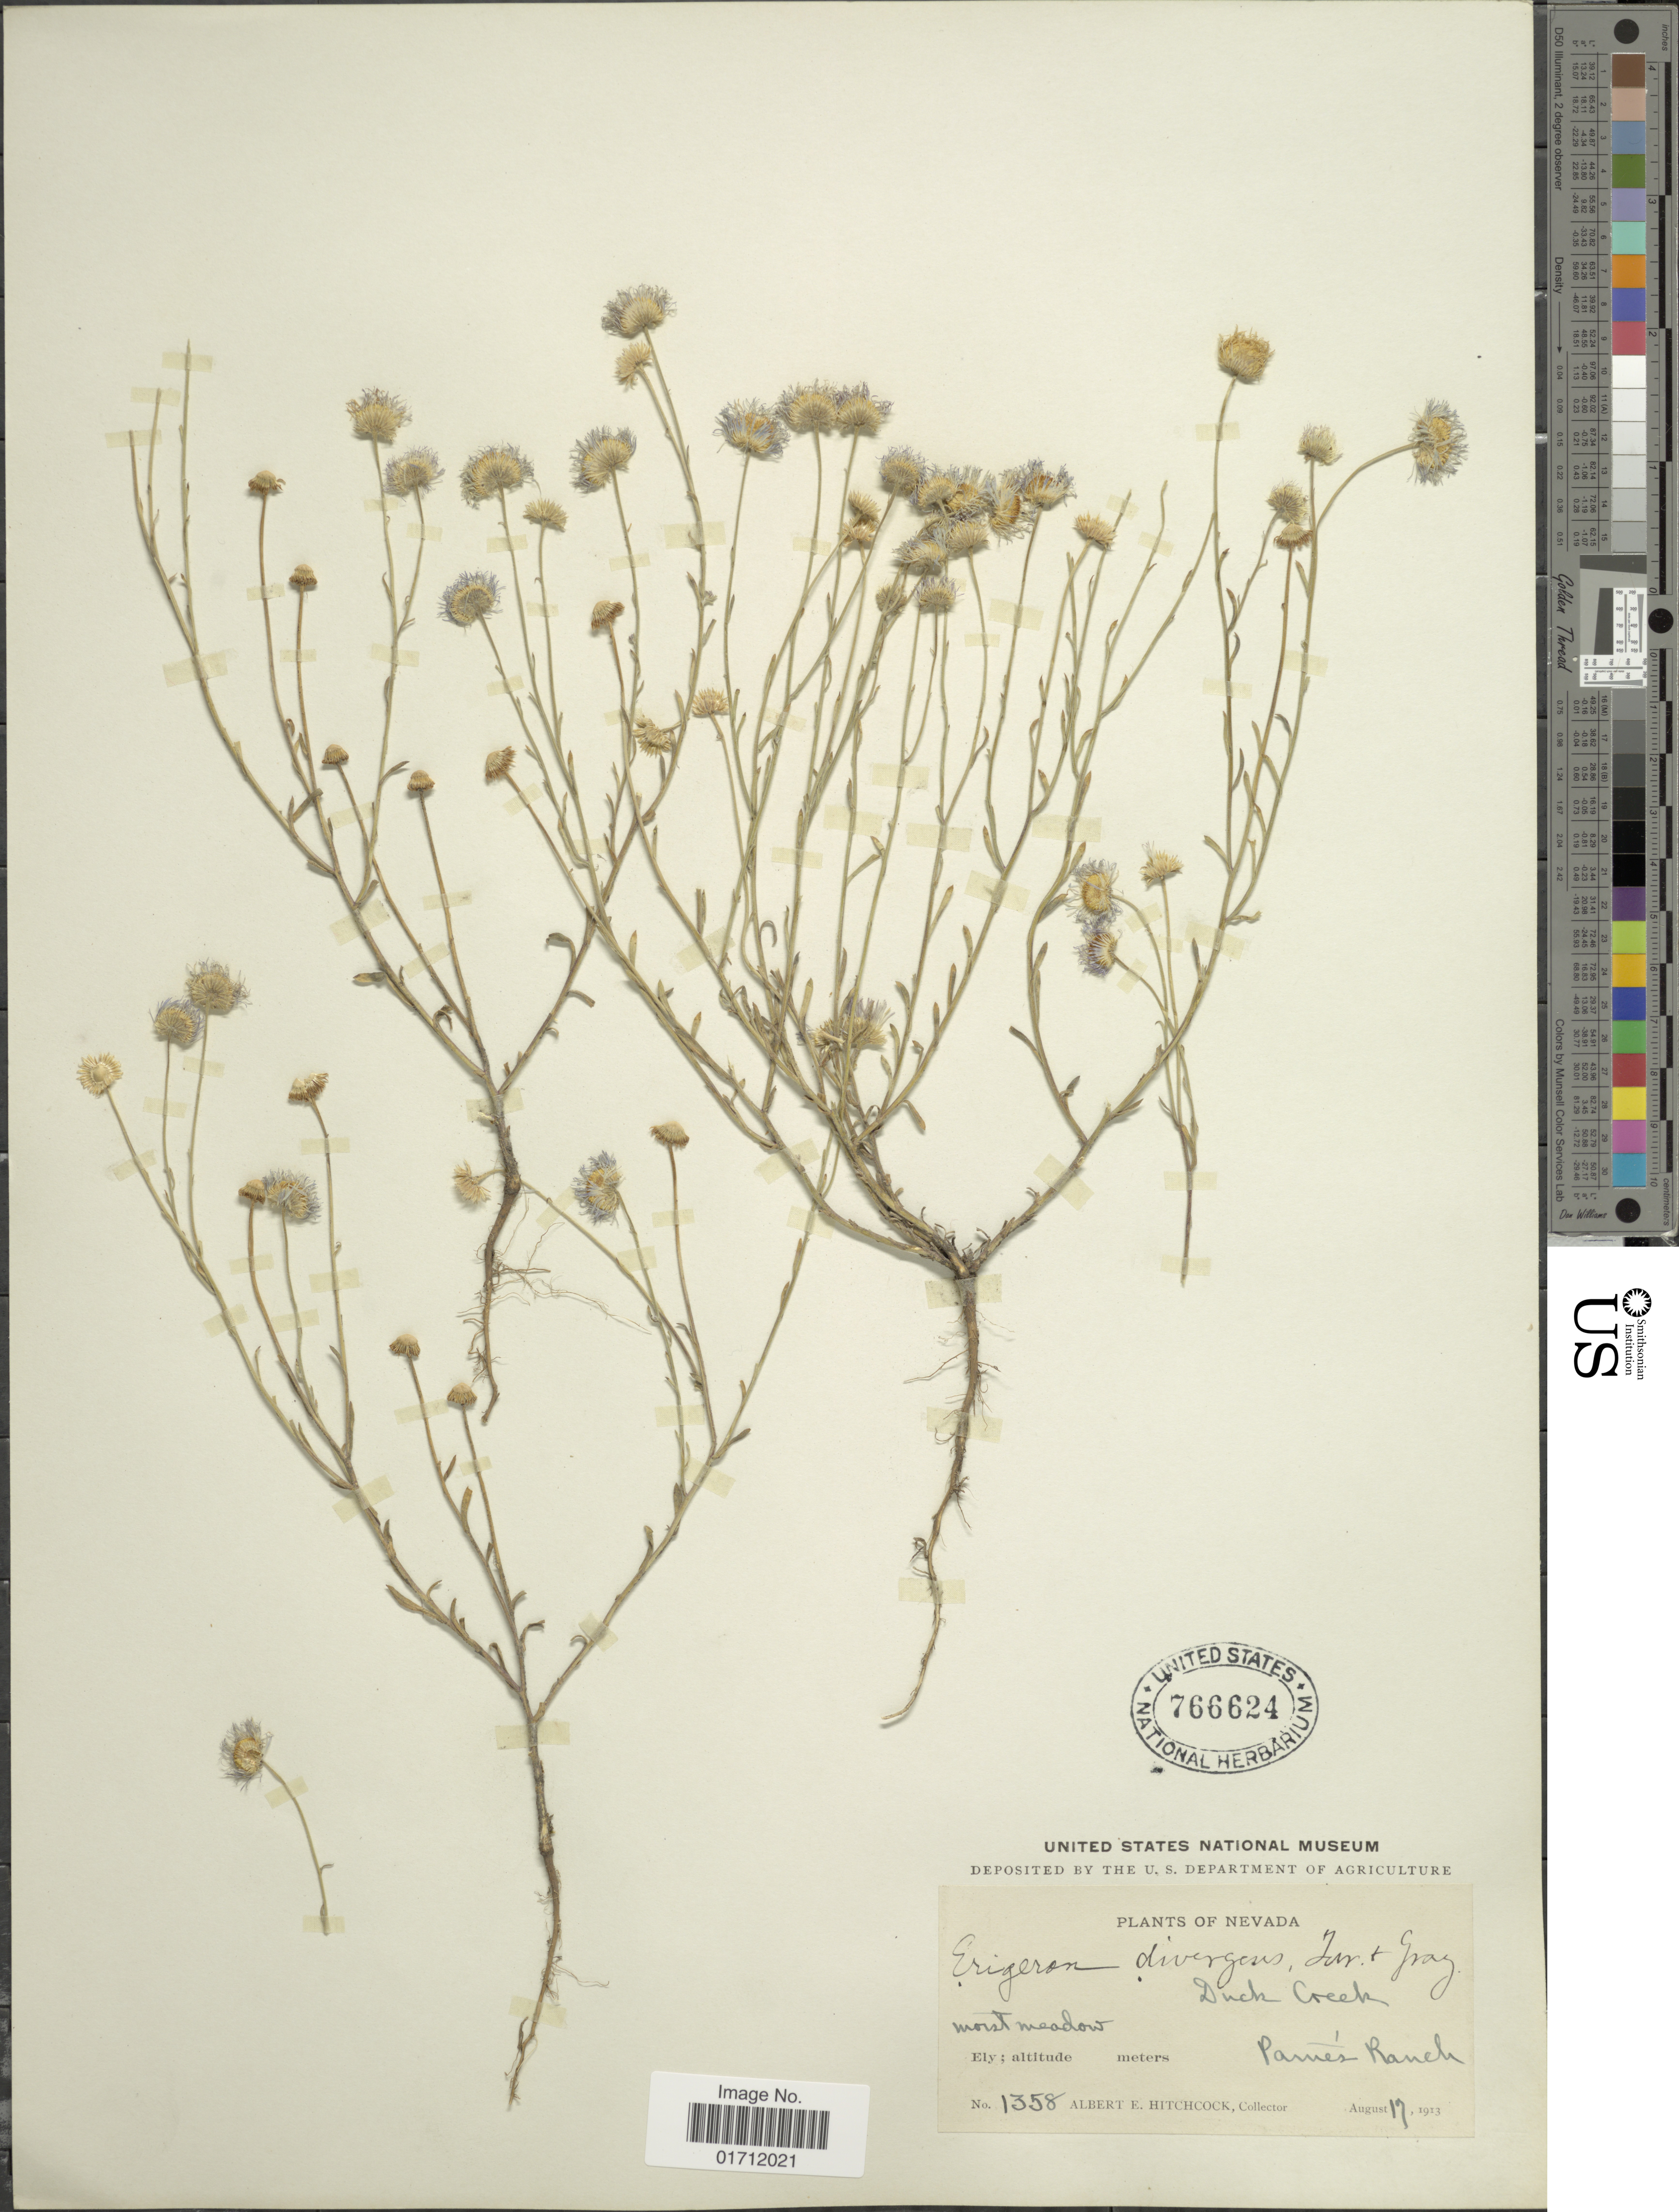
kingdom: Plantae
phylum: Tracheophyta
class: Magnoliopsida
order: Asterales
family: Asteraceae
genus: Erigeron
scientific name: Erigeron divergens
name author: Torr. & A. Gray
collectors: A. Hitchcock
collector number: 1358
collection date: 1913-08-19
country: United States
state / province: Nevada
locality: Ely, Duch Creek, Pamés Ranch.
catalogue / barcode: US 766624